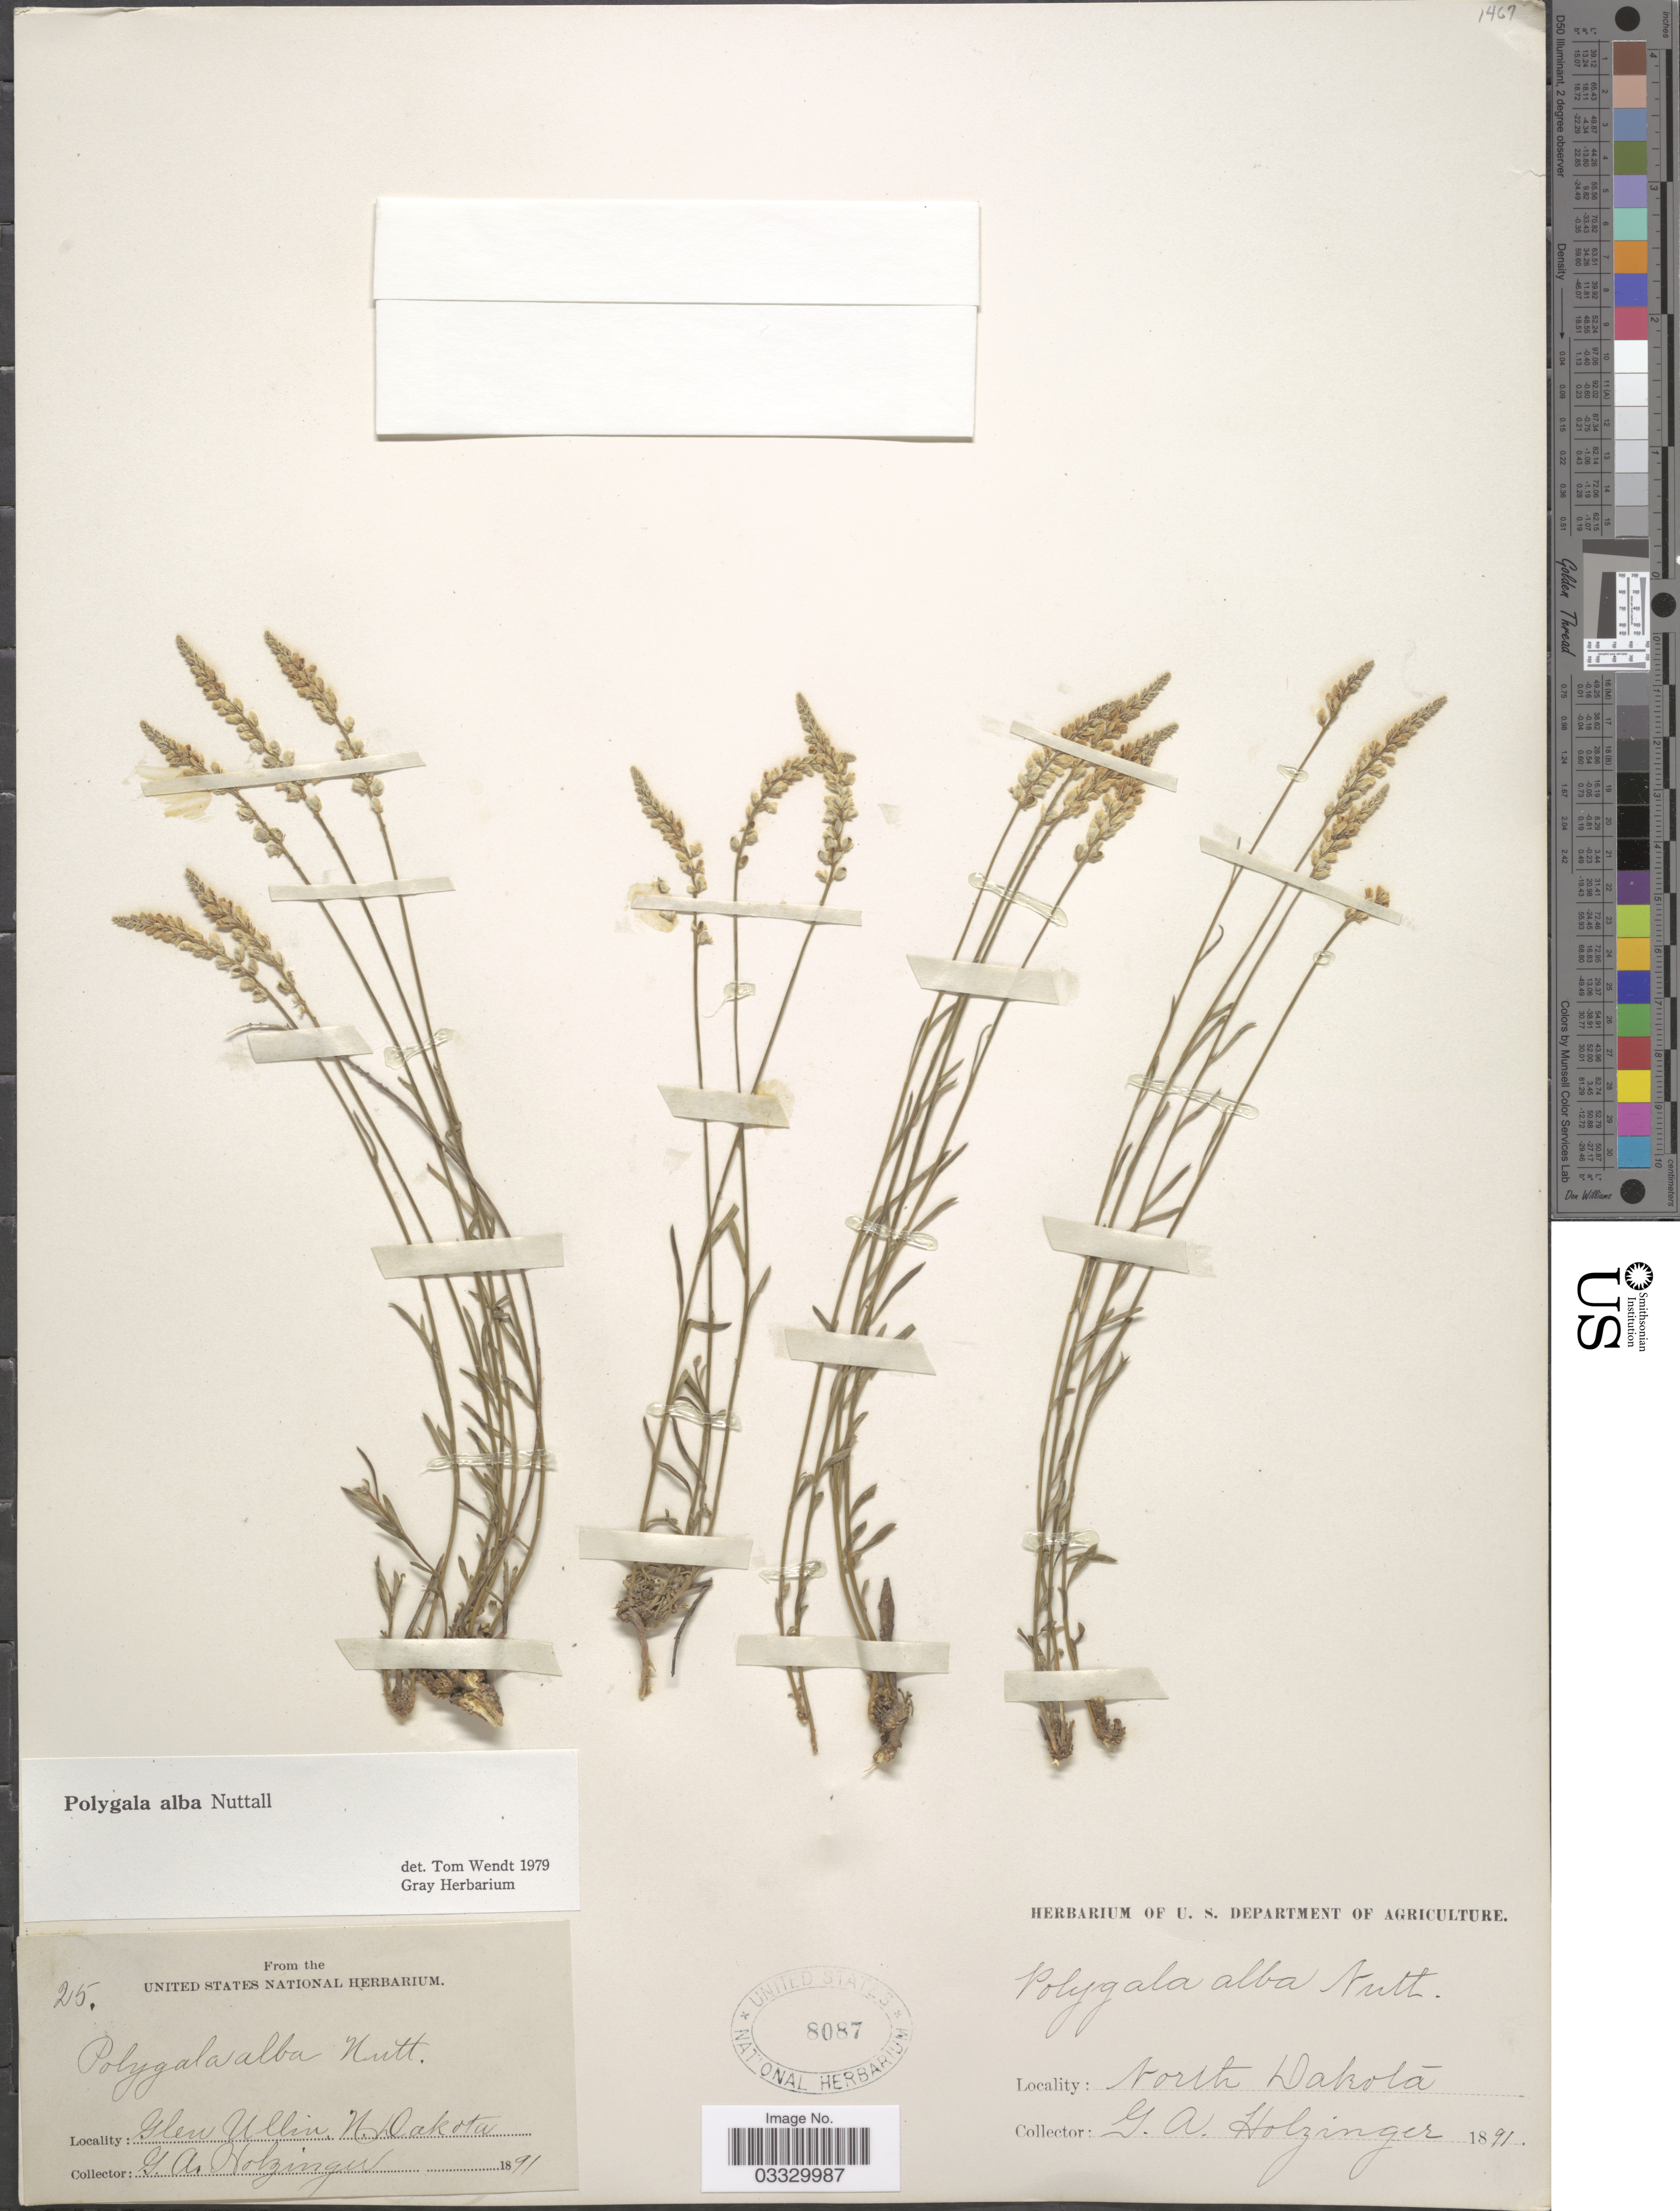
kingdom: Plantae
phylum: Tracheophyta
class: Magnoliopsida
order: Fabales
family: Polygalaceae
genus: Polygala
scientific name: Polygala alba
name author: Nutt.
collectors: G. A. Holzinger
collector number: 25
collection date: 1891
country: United States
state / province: North Dakota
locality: Glen Ullin.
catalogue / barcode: US 8087